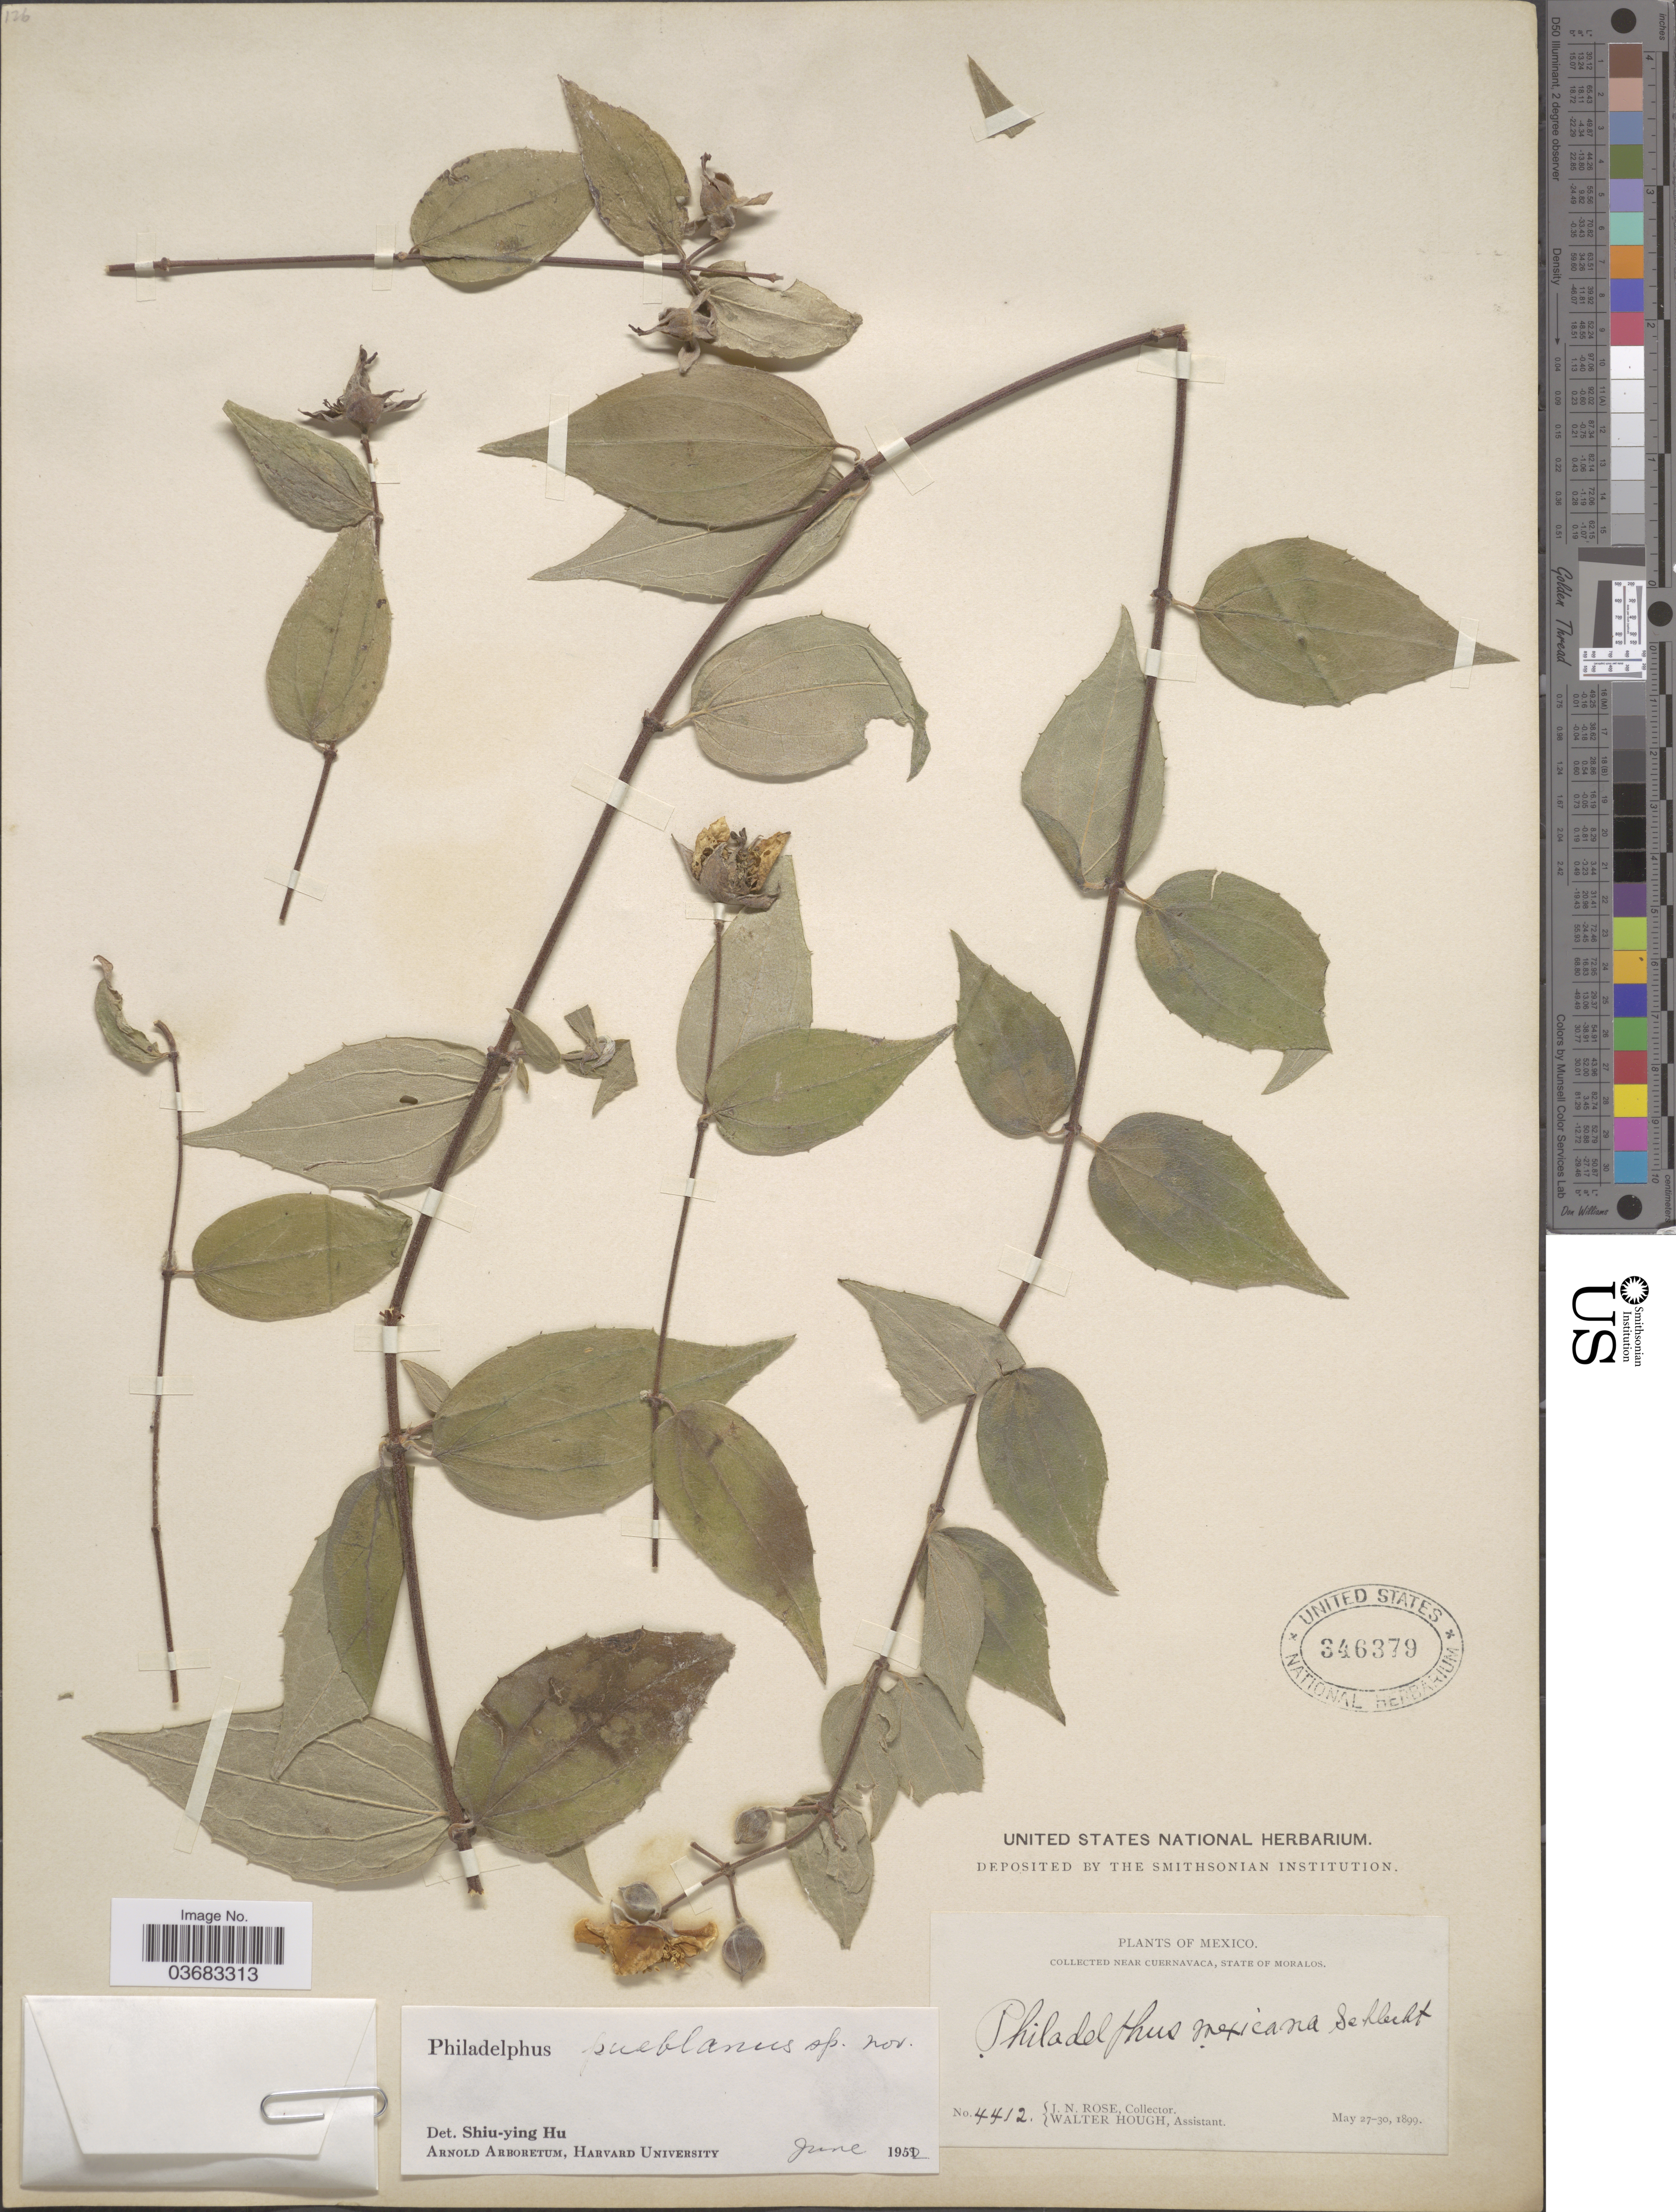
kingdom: Plantae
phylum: Tracheophyta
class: Magnoliopsida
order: Cornales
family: Hydrangeaceae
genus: Philadelphus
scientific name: Philadelphus mexicanus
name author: Schltdl.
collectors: J. N. Rose & W. Hough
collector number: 4412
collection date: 1899-05-27/1899-05-30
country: Mexico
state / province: Morelos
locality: Near Cuernavaca.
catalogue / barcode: US 346379